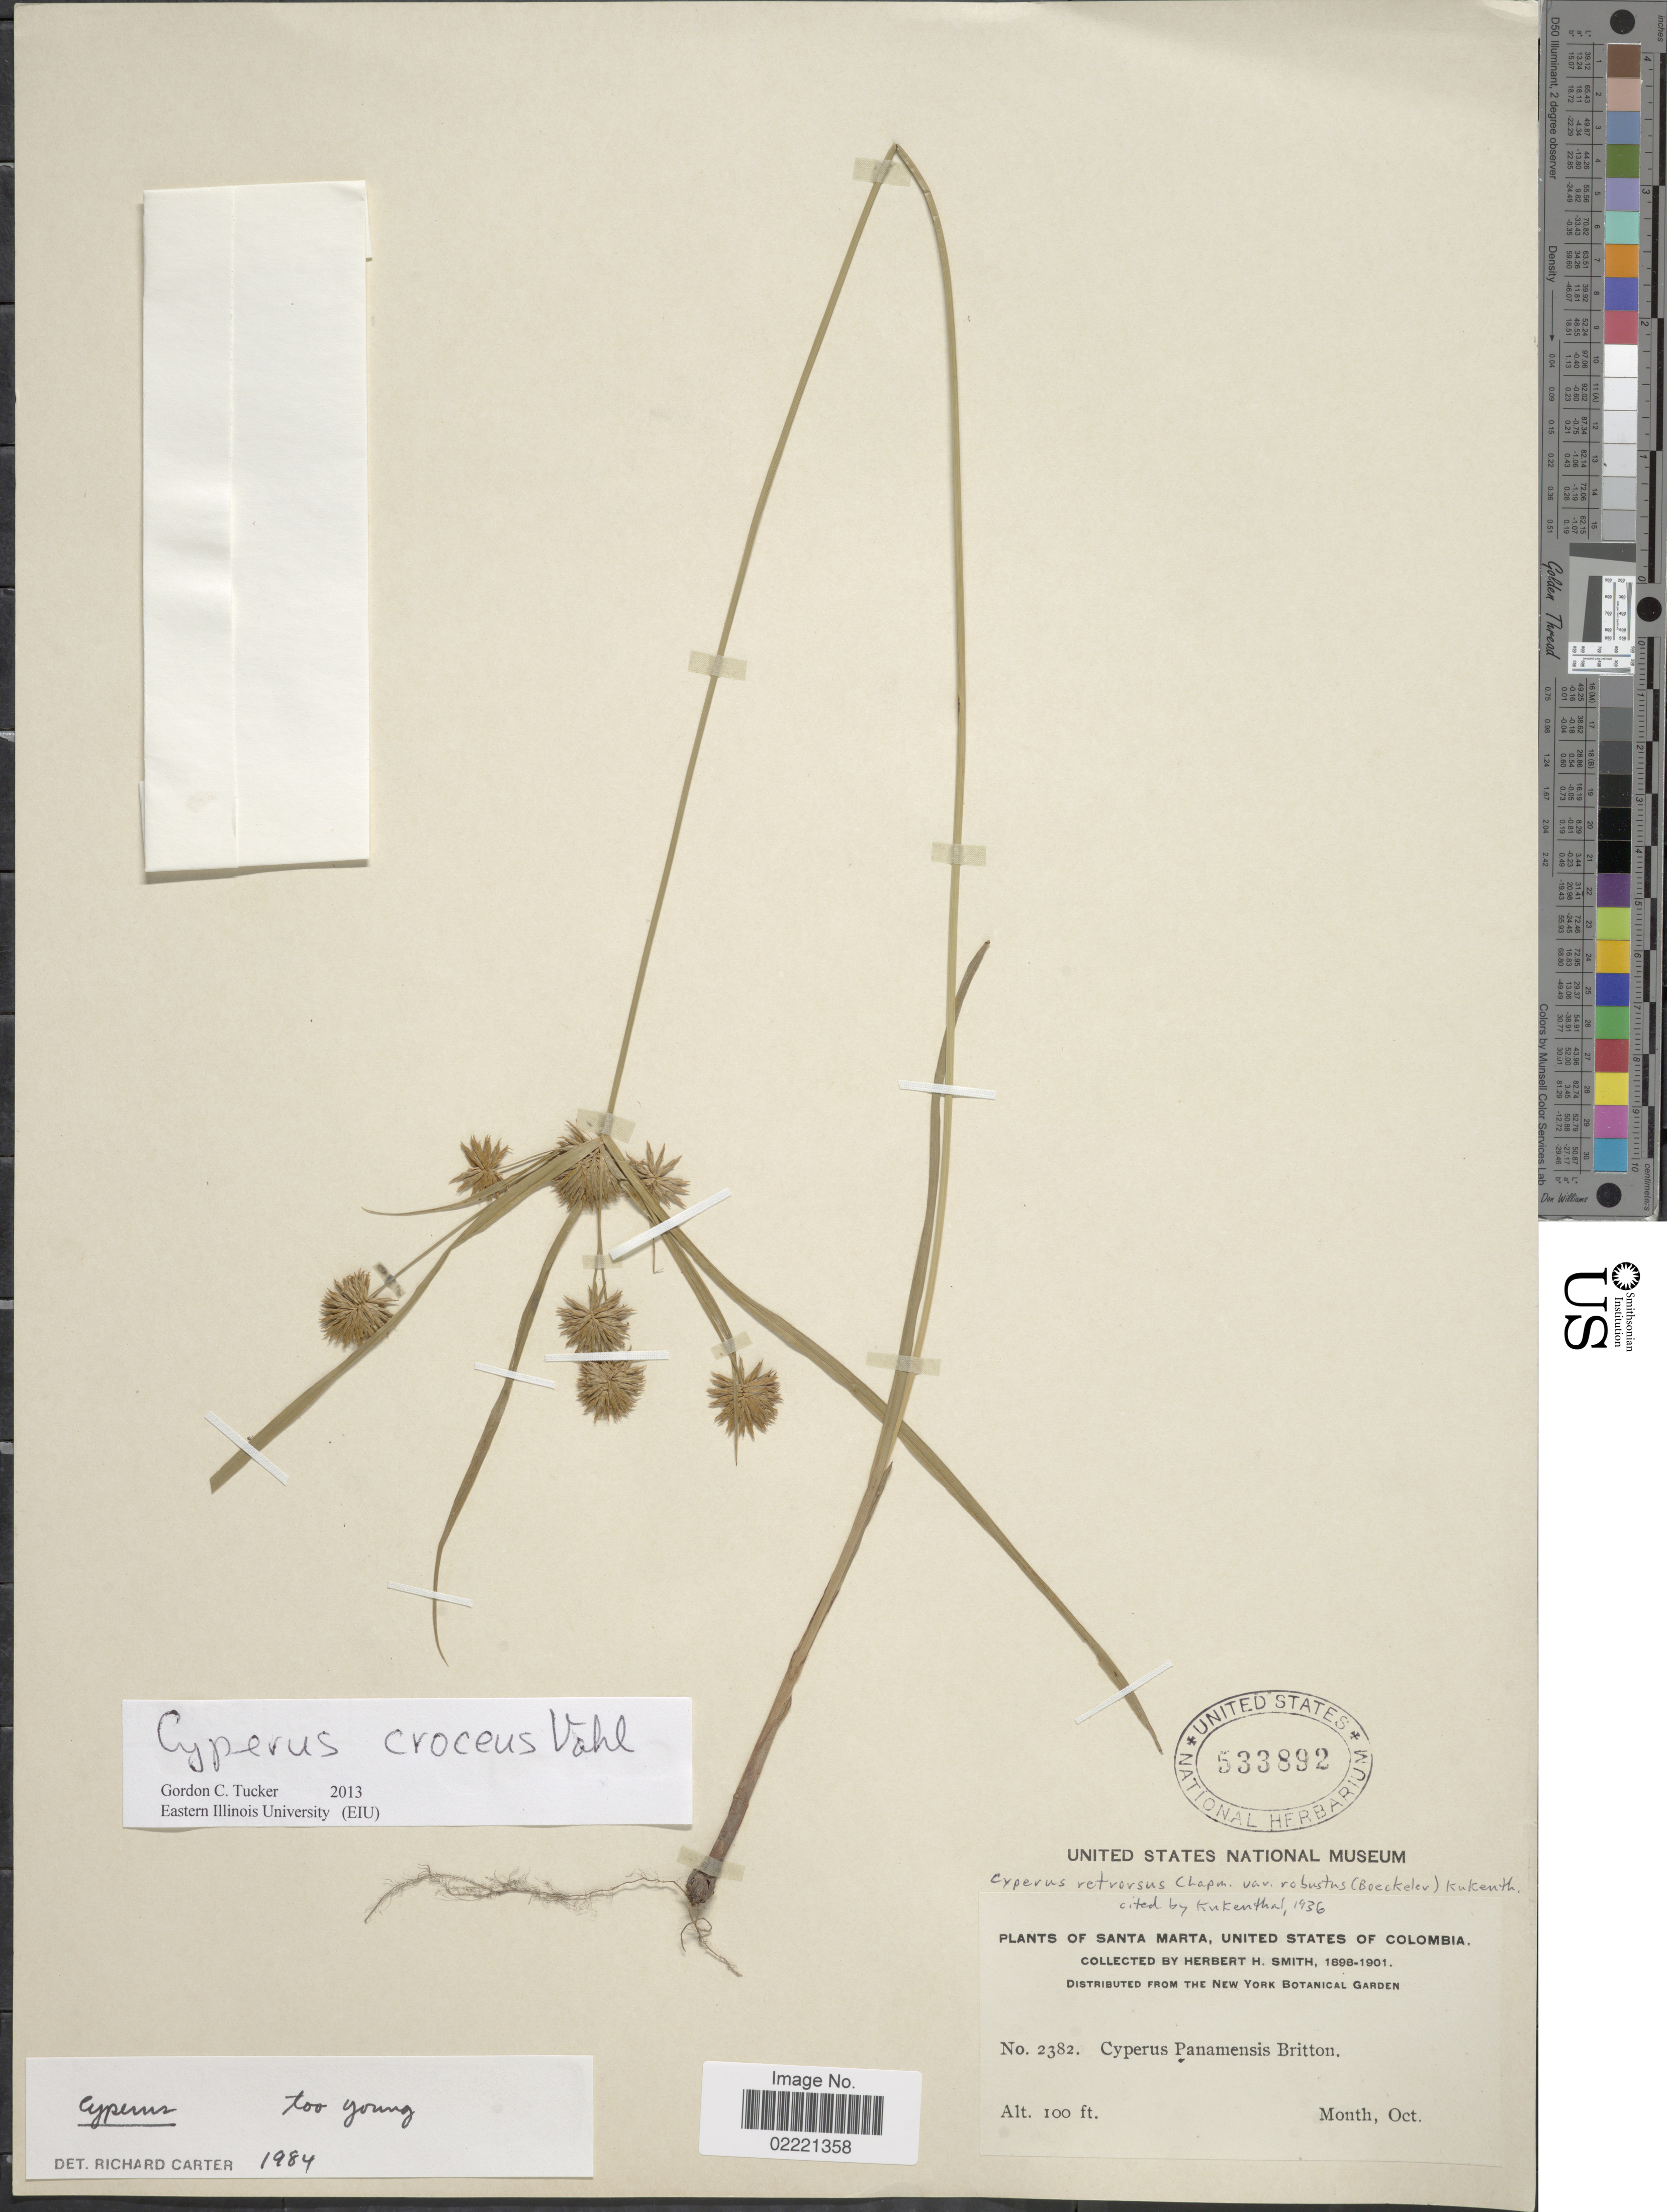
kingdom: Plantae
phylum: Tracheophyta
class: Liliopsida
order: Poales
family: Cyperaceae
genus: Cyperus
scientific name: Cyperus croceus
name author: Vahl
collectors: Herbert H. Smith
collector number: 2382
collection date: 1898-10/1901-10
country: Colombia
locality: Santa Marta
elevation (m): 30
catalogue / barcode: US 533892